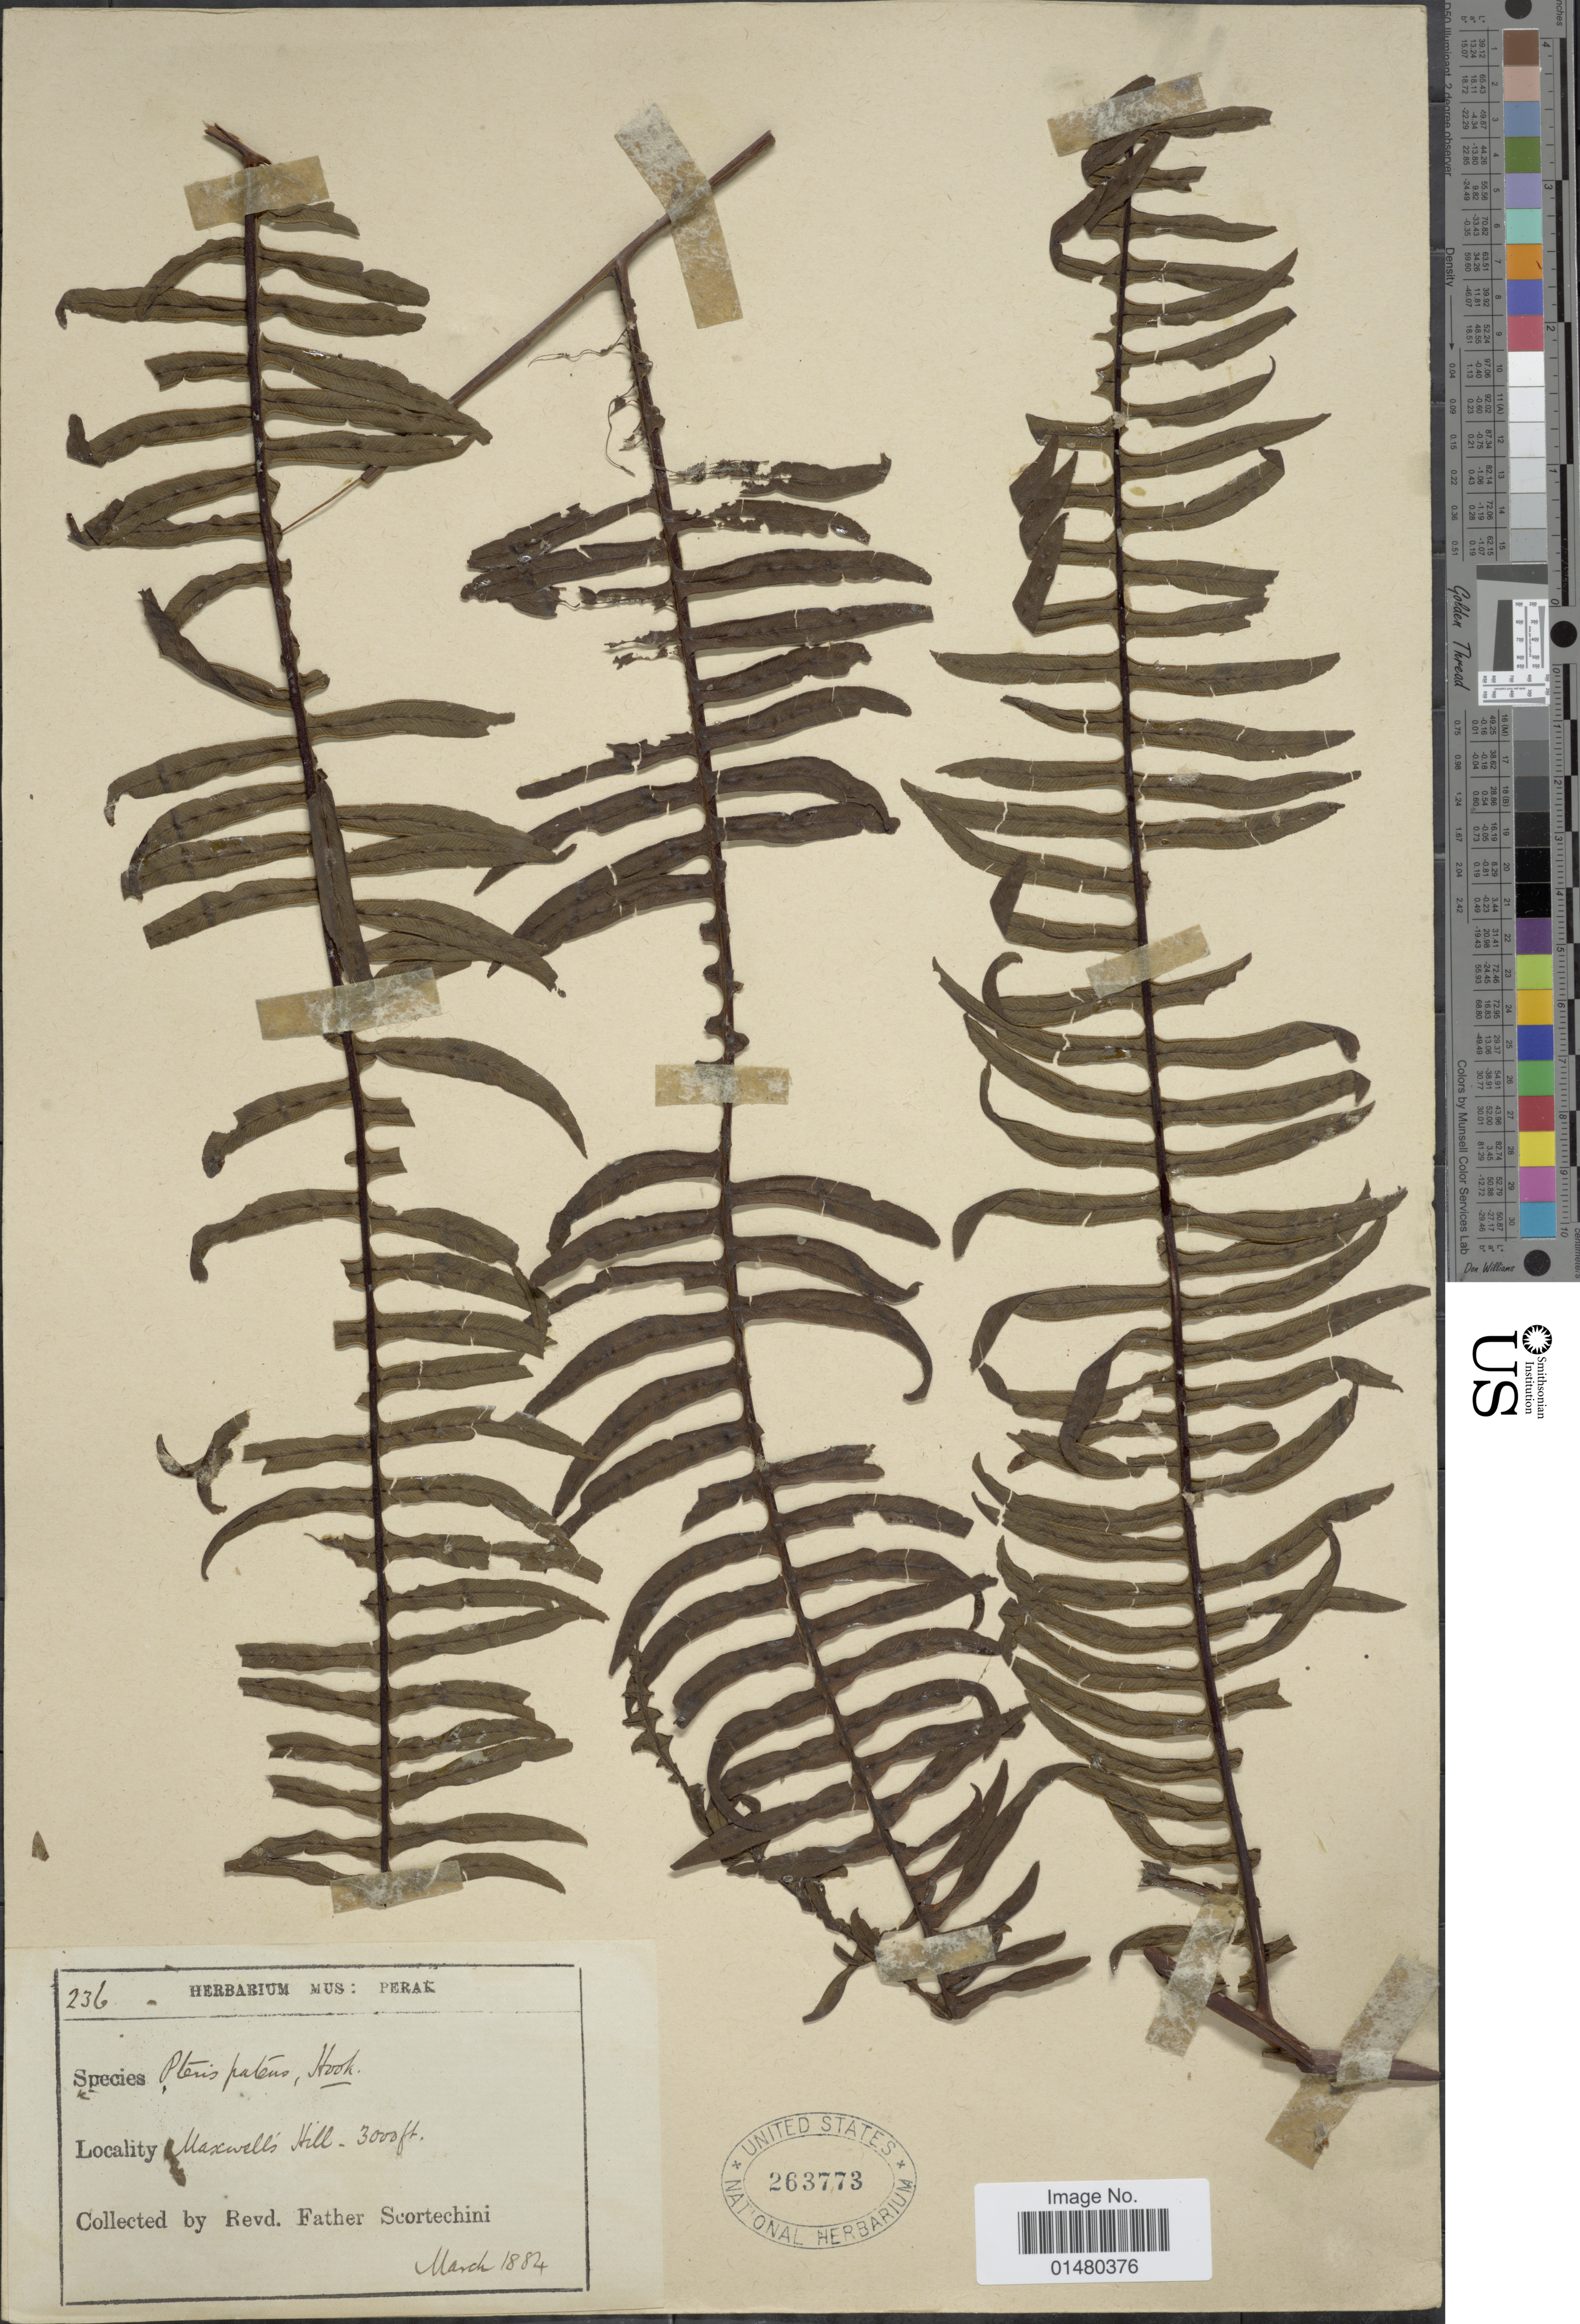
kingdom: Plantae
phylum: Tracheophyta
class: Polypodiopsida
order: Polypodiales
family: Pteridaceae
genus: Pteris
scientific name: Pteris decussata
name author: J. Sm.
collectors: Fr. Scortechini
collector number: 236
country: Malaysia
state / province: Perak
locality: Maxwell's Hill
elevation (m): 914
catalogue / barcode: US 263773